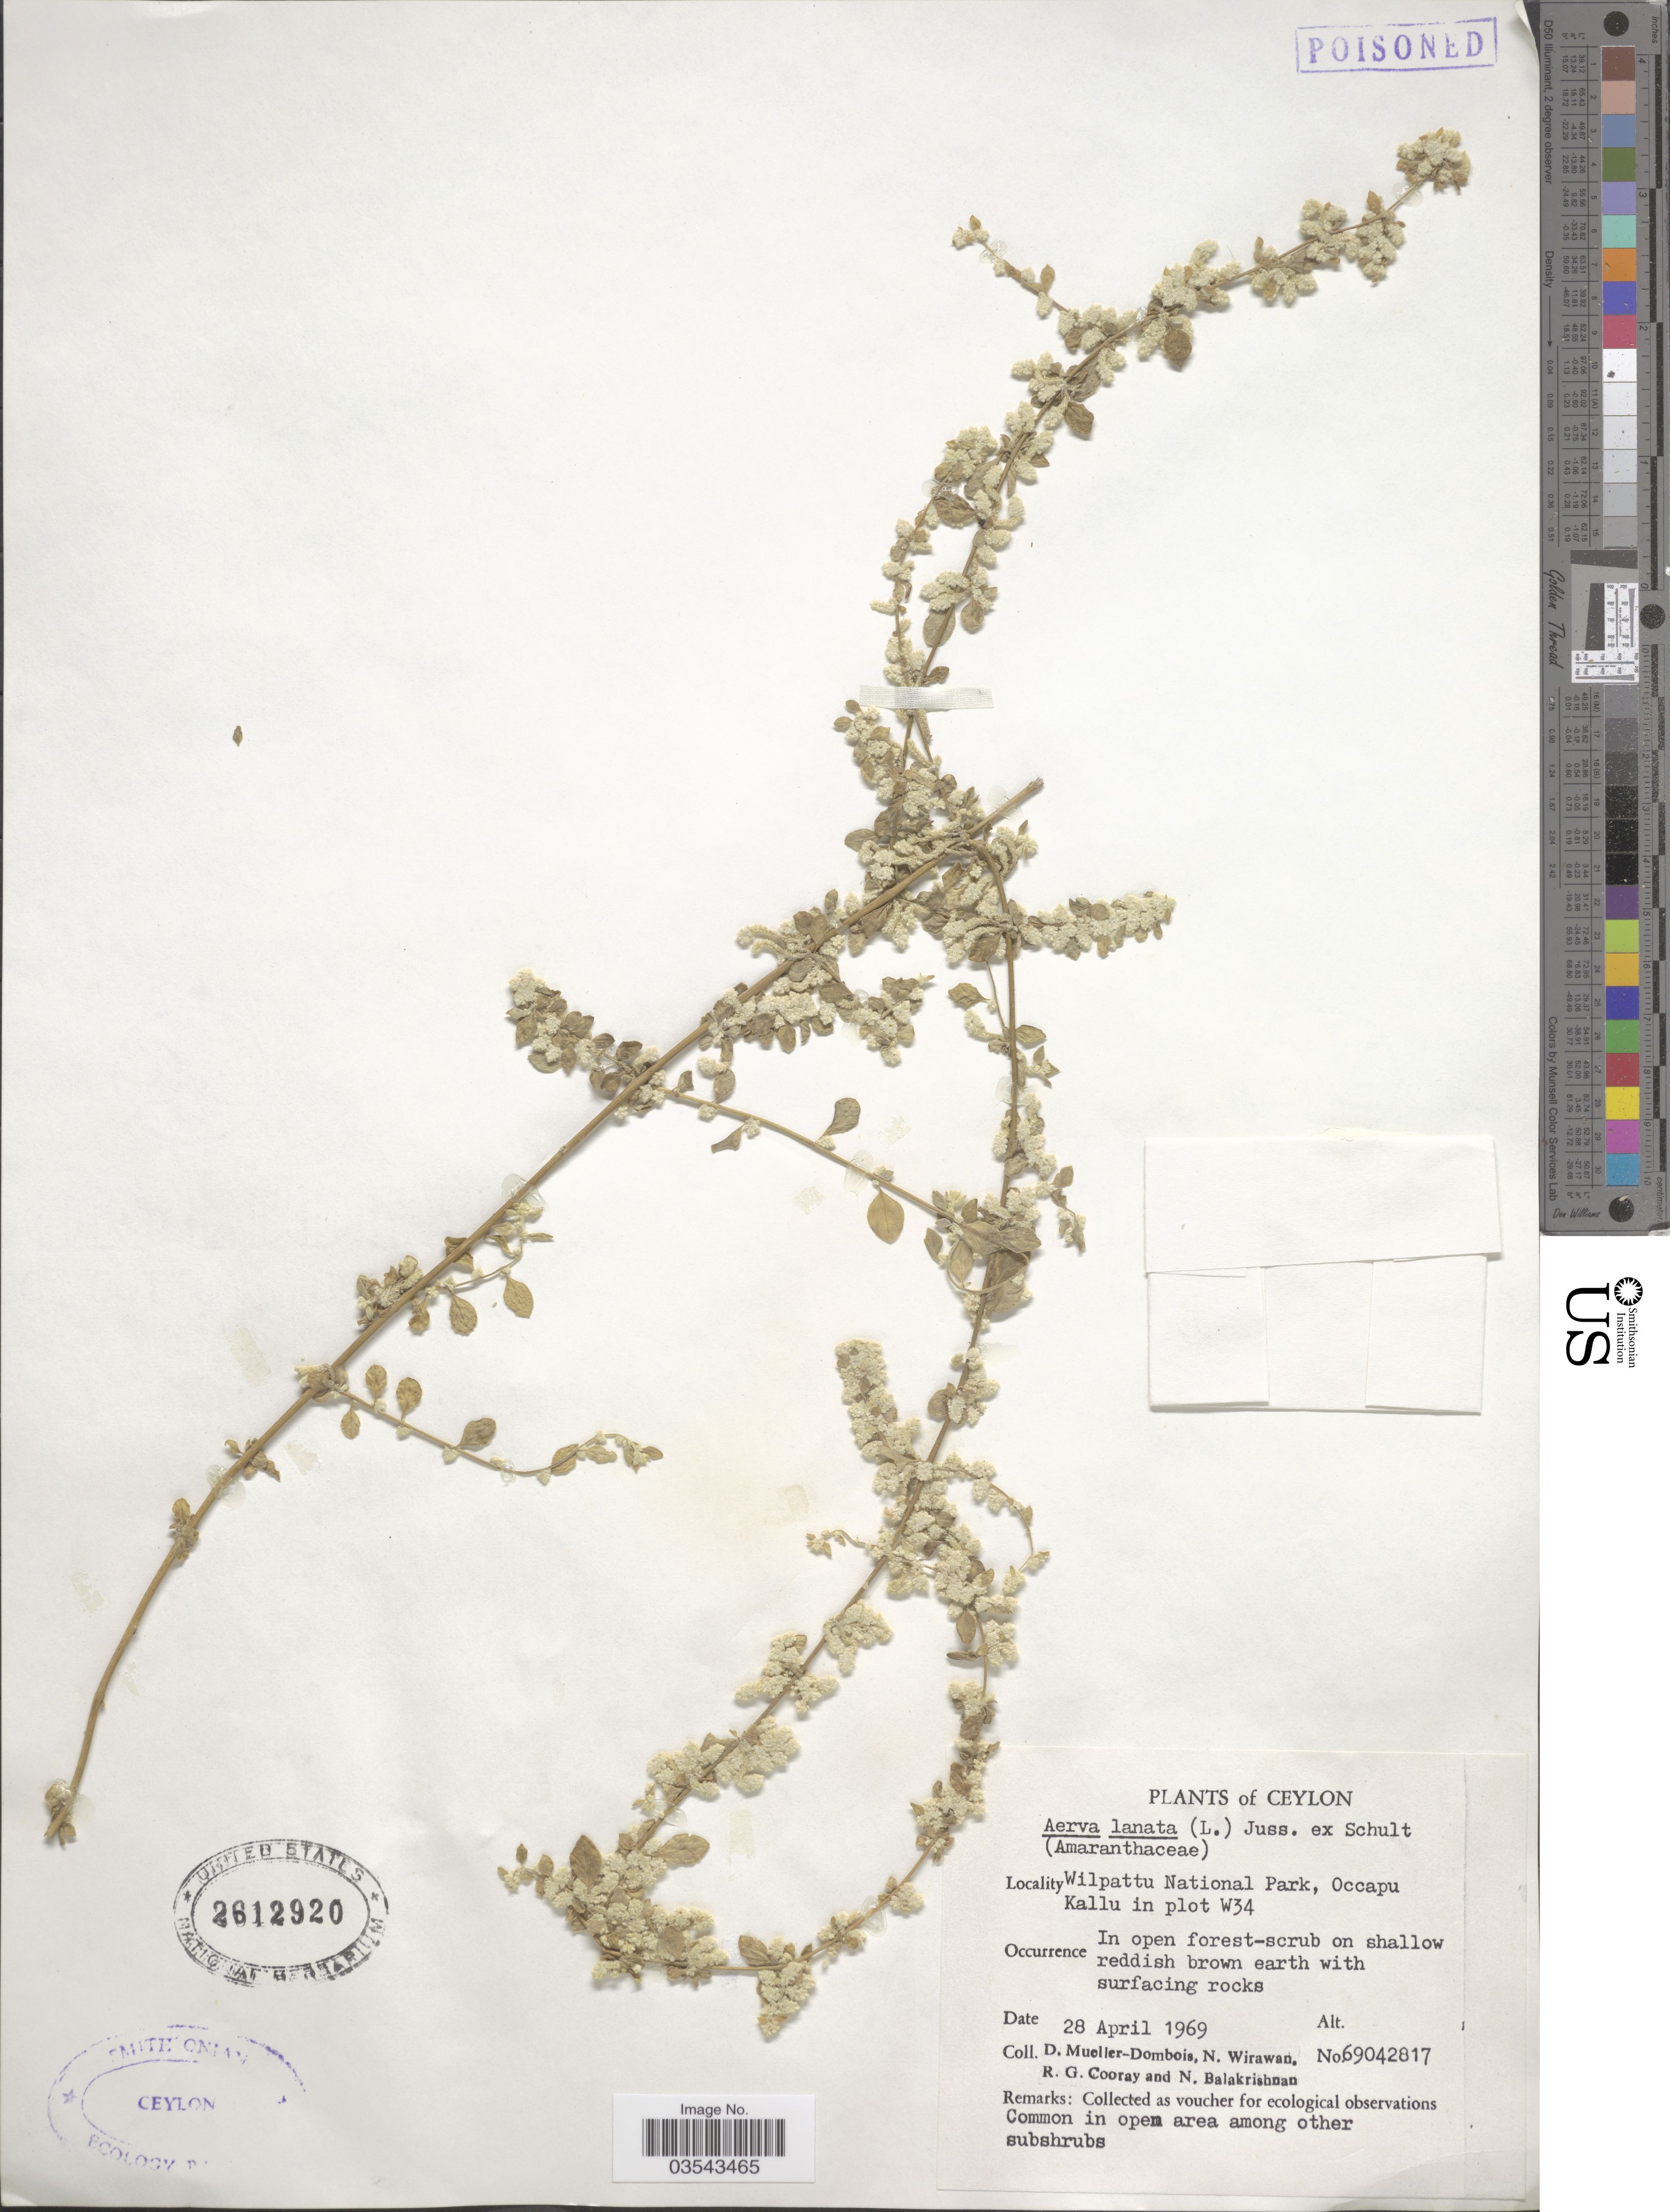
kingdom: Plantae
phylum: Tracheophyta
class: Magnoliopsida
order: Caryophyllales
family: Amaranthaceae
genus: Ouret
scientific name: Ouret lanata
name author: (L.) Kuntze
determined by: U.S. National Herbarium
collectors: D. Mueller-Dombois, N. Wirawan, R. Cooray & N. Balakrishnan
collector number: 69042817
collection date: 1969-04-28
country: Sri Lanka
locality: Ceylon. Wilpattu National Park, Occapu Kallu in plot W34.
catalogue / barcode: US 2612920